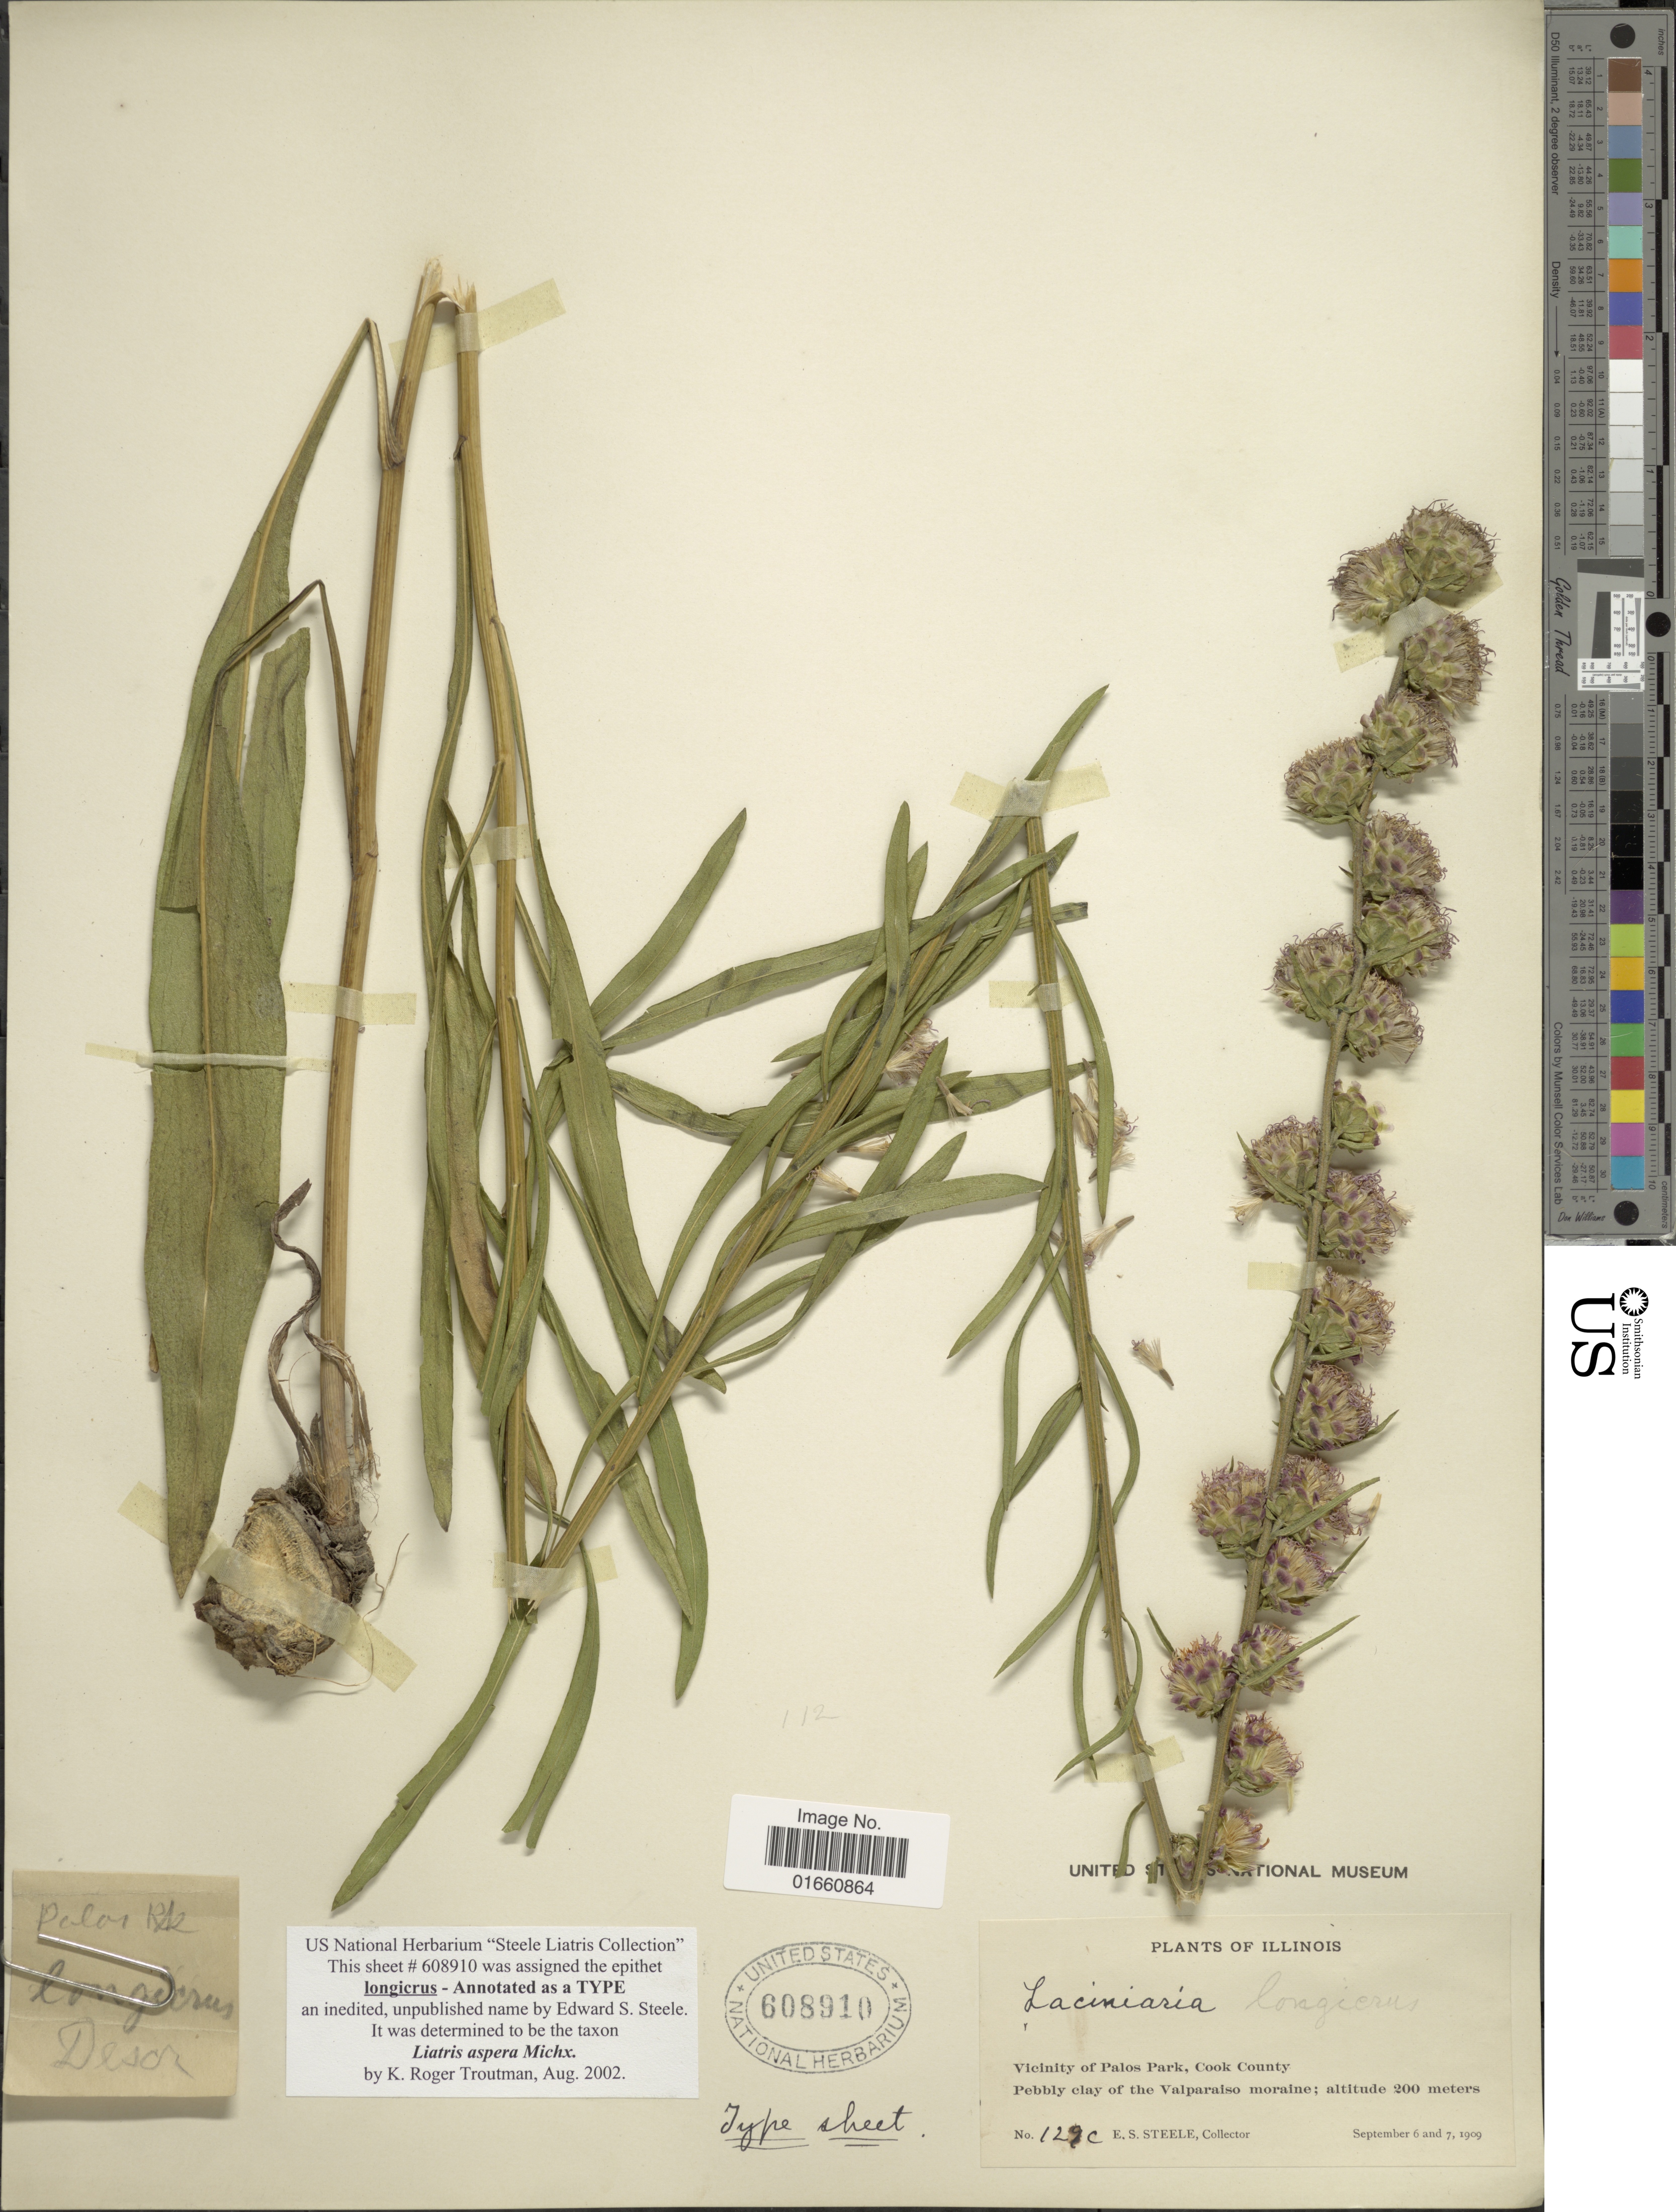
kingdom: Plantae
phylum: Tracheophyta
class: Magnoliopsida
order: Asterales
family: Asteraceae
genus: Liatris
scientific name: Liatris aspera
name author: Michx.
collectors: E. Steele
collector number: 129c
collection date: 1909-09-06/1909-09-07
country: United States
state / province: Illinois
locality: Vicinity of Palos Park, Cook County, Pebbly clay of the Valparaiso moraine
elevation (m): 200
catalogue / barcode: US 608910